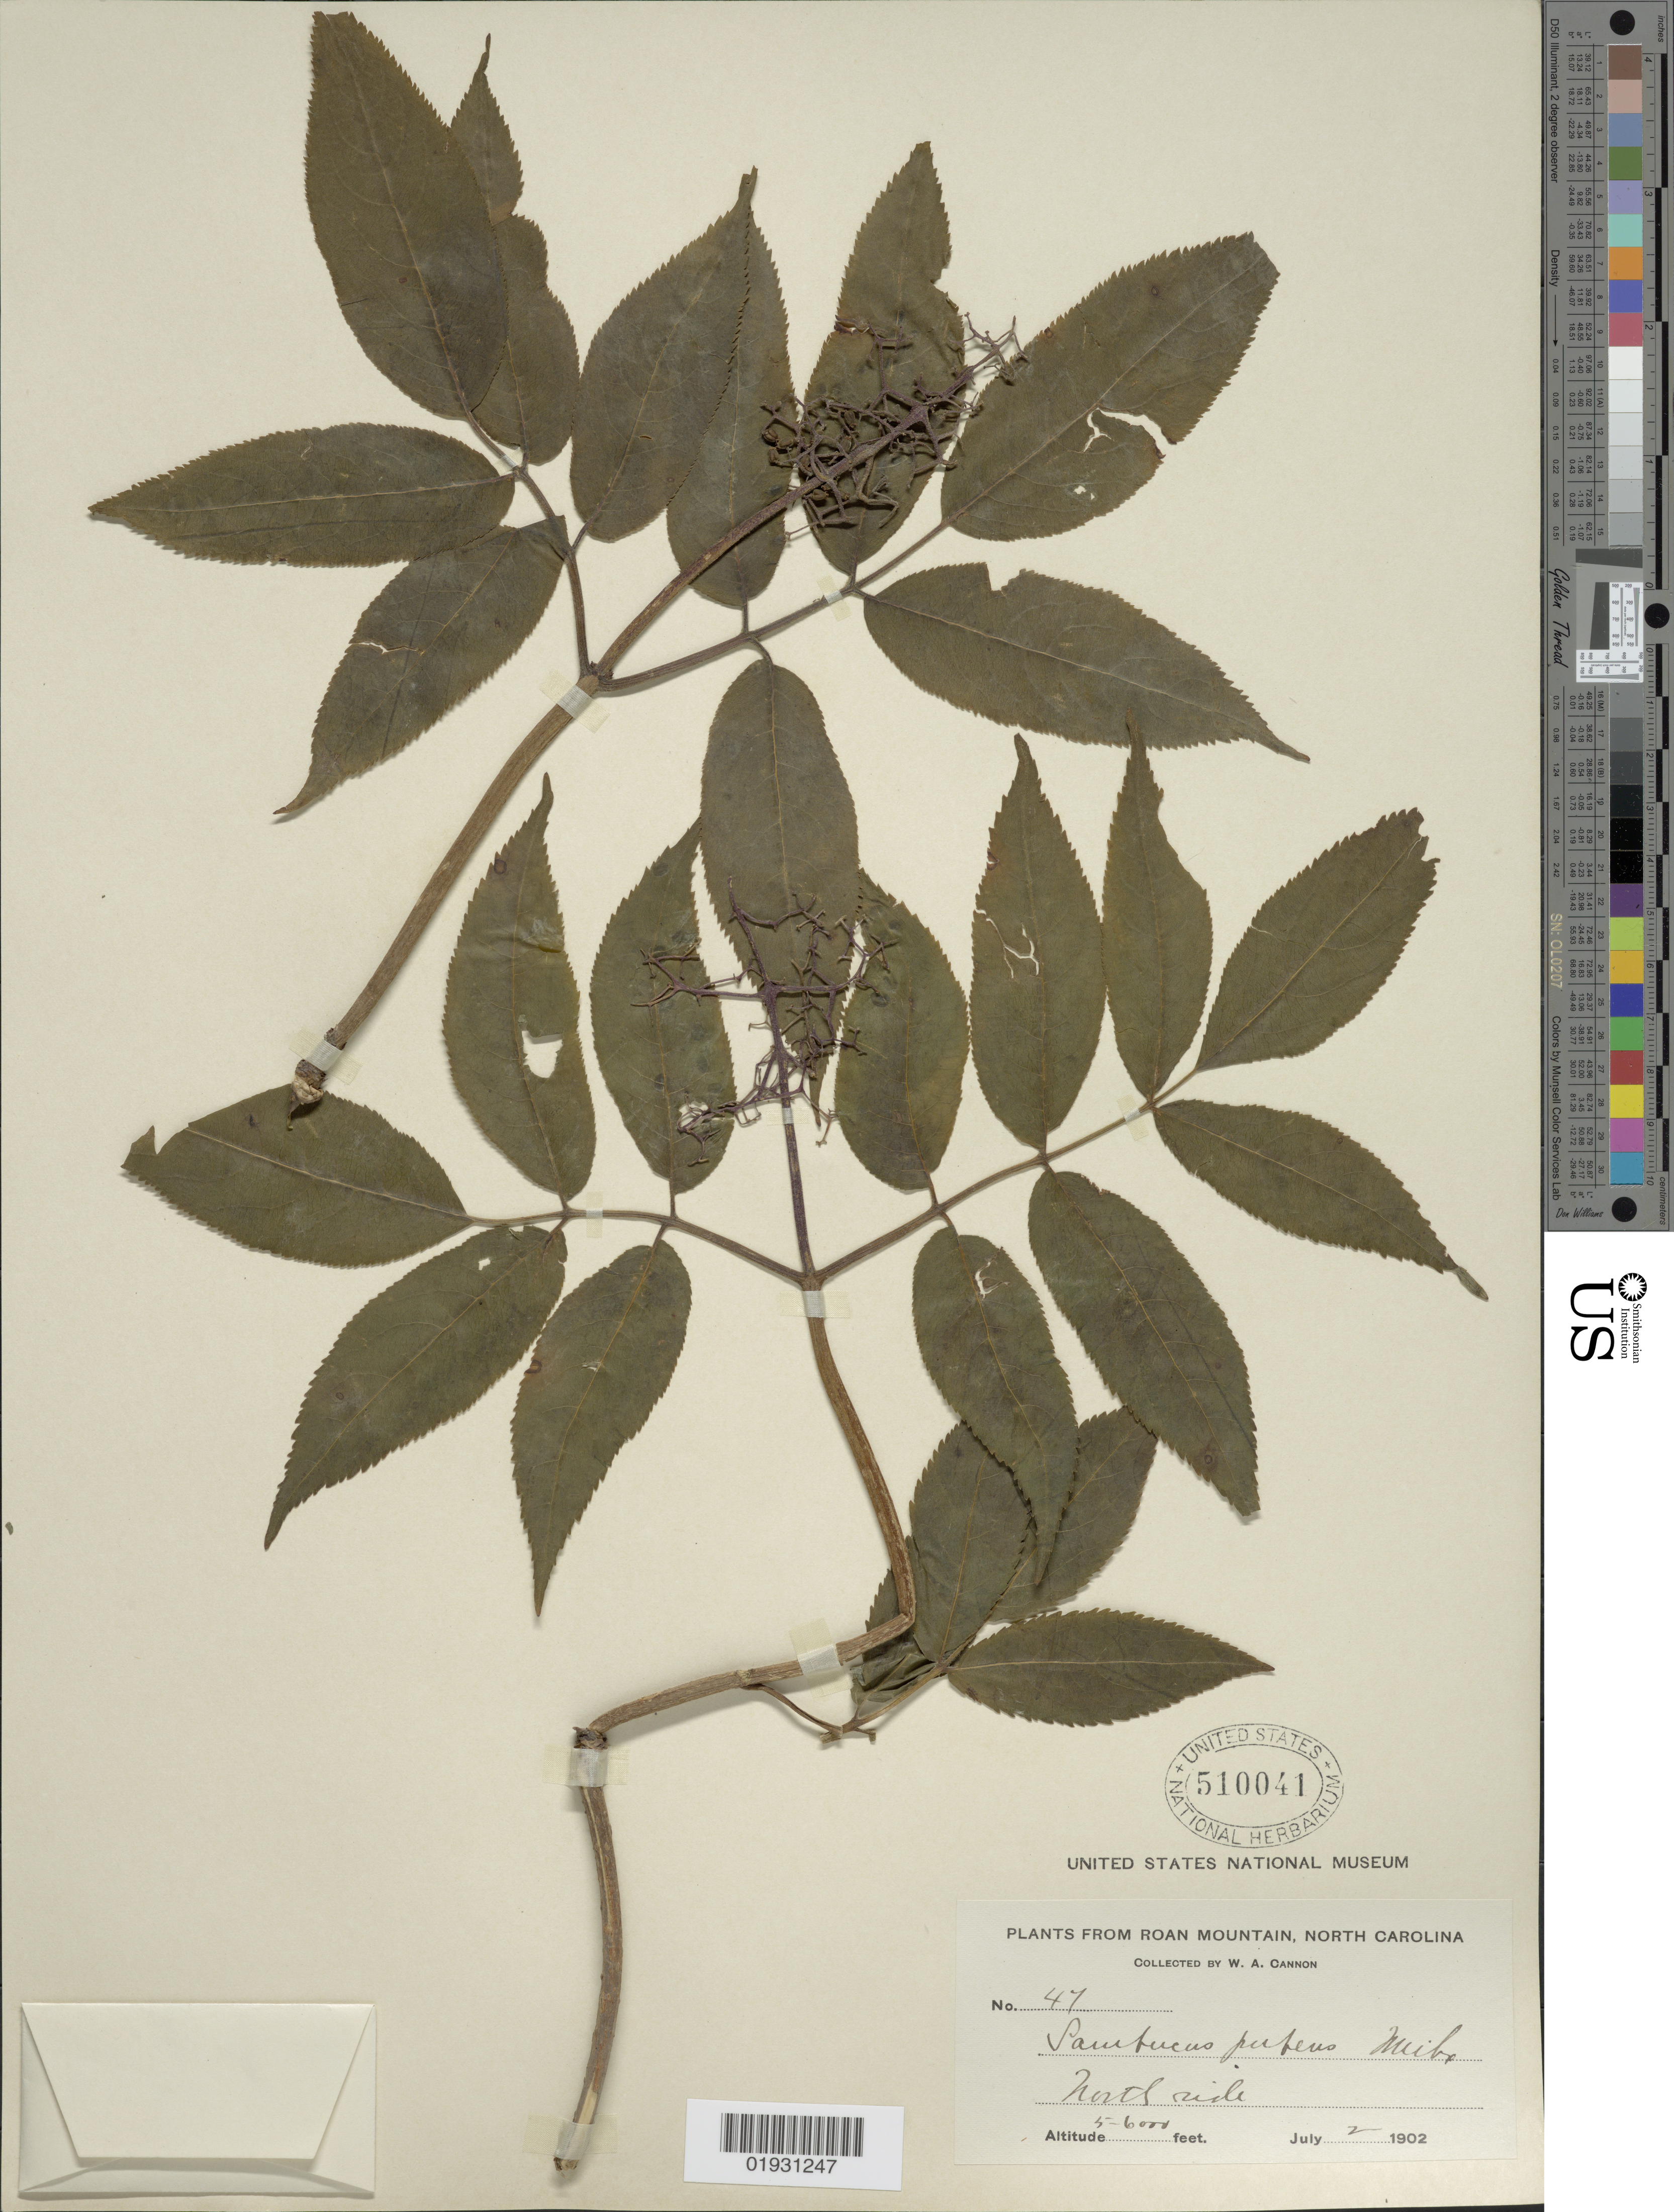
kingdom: Plantae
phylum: Tracheophyta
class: Magnoliopsida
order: Dipsacales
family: Viburnaceae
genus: Sambucus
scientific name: Sambucus racemosa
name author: L.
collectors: W. Cannon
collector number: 47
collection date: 1902-07-02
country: United States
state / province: North Carolina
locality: Roan Mountain, North side.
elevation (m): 1524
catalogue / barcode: US 510041